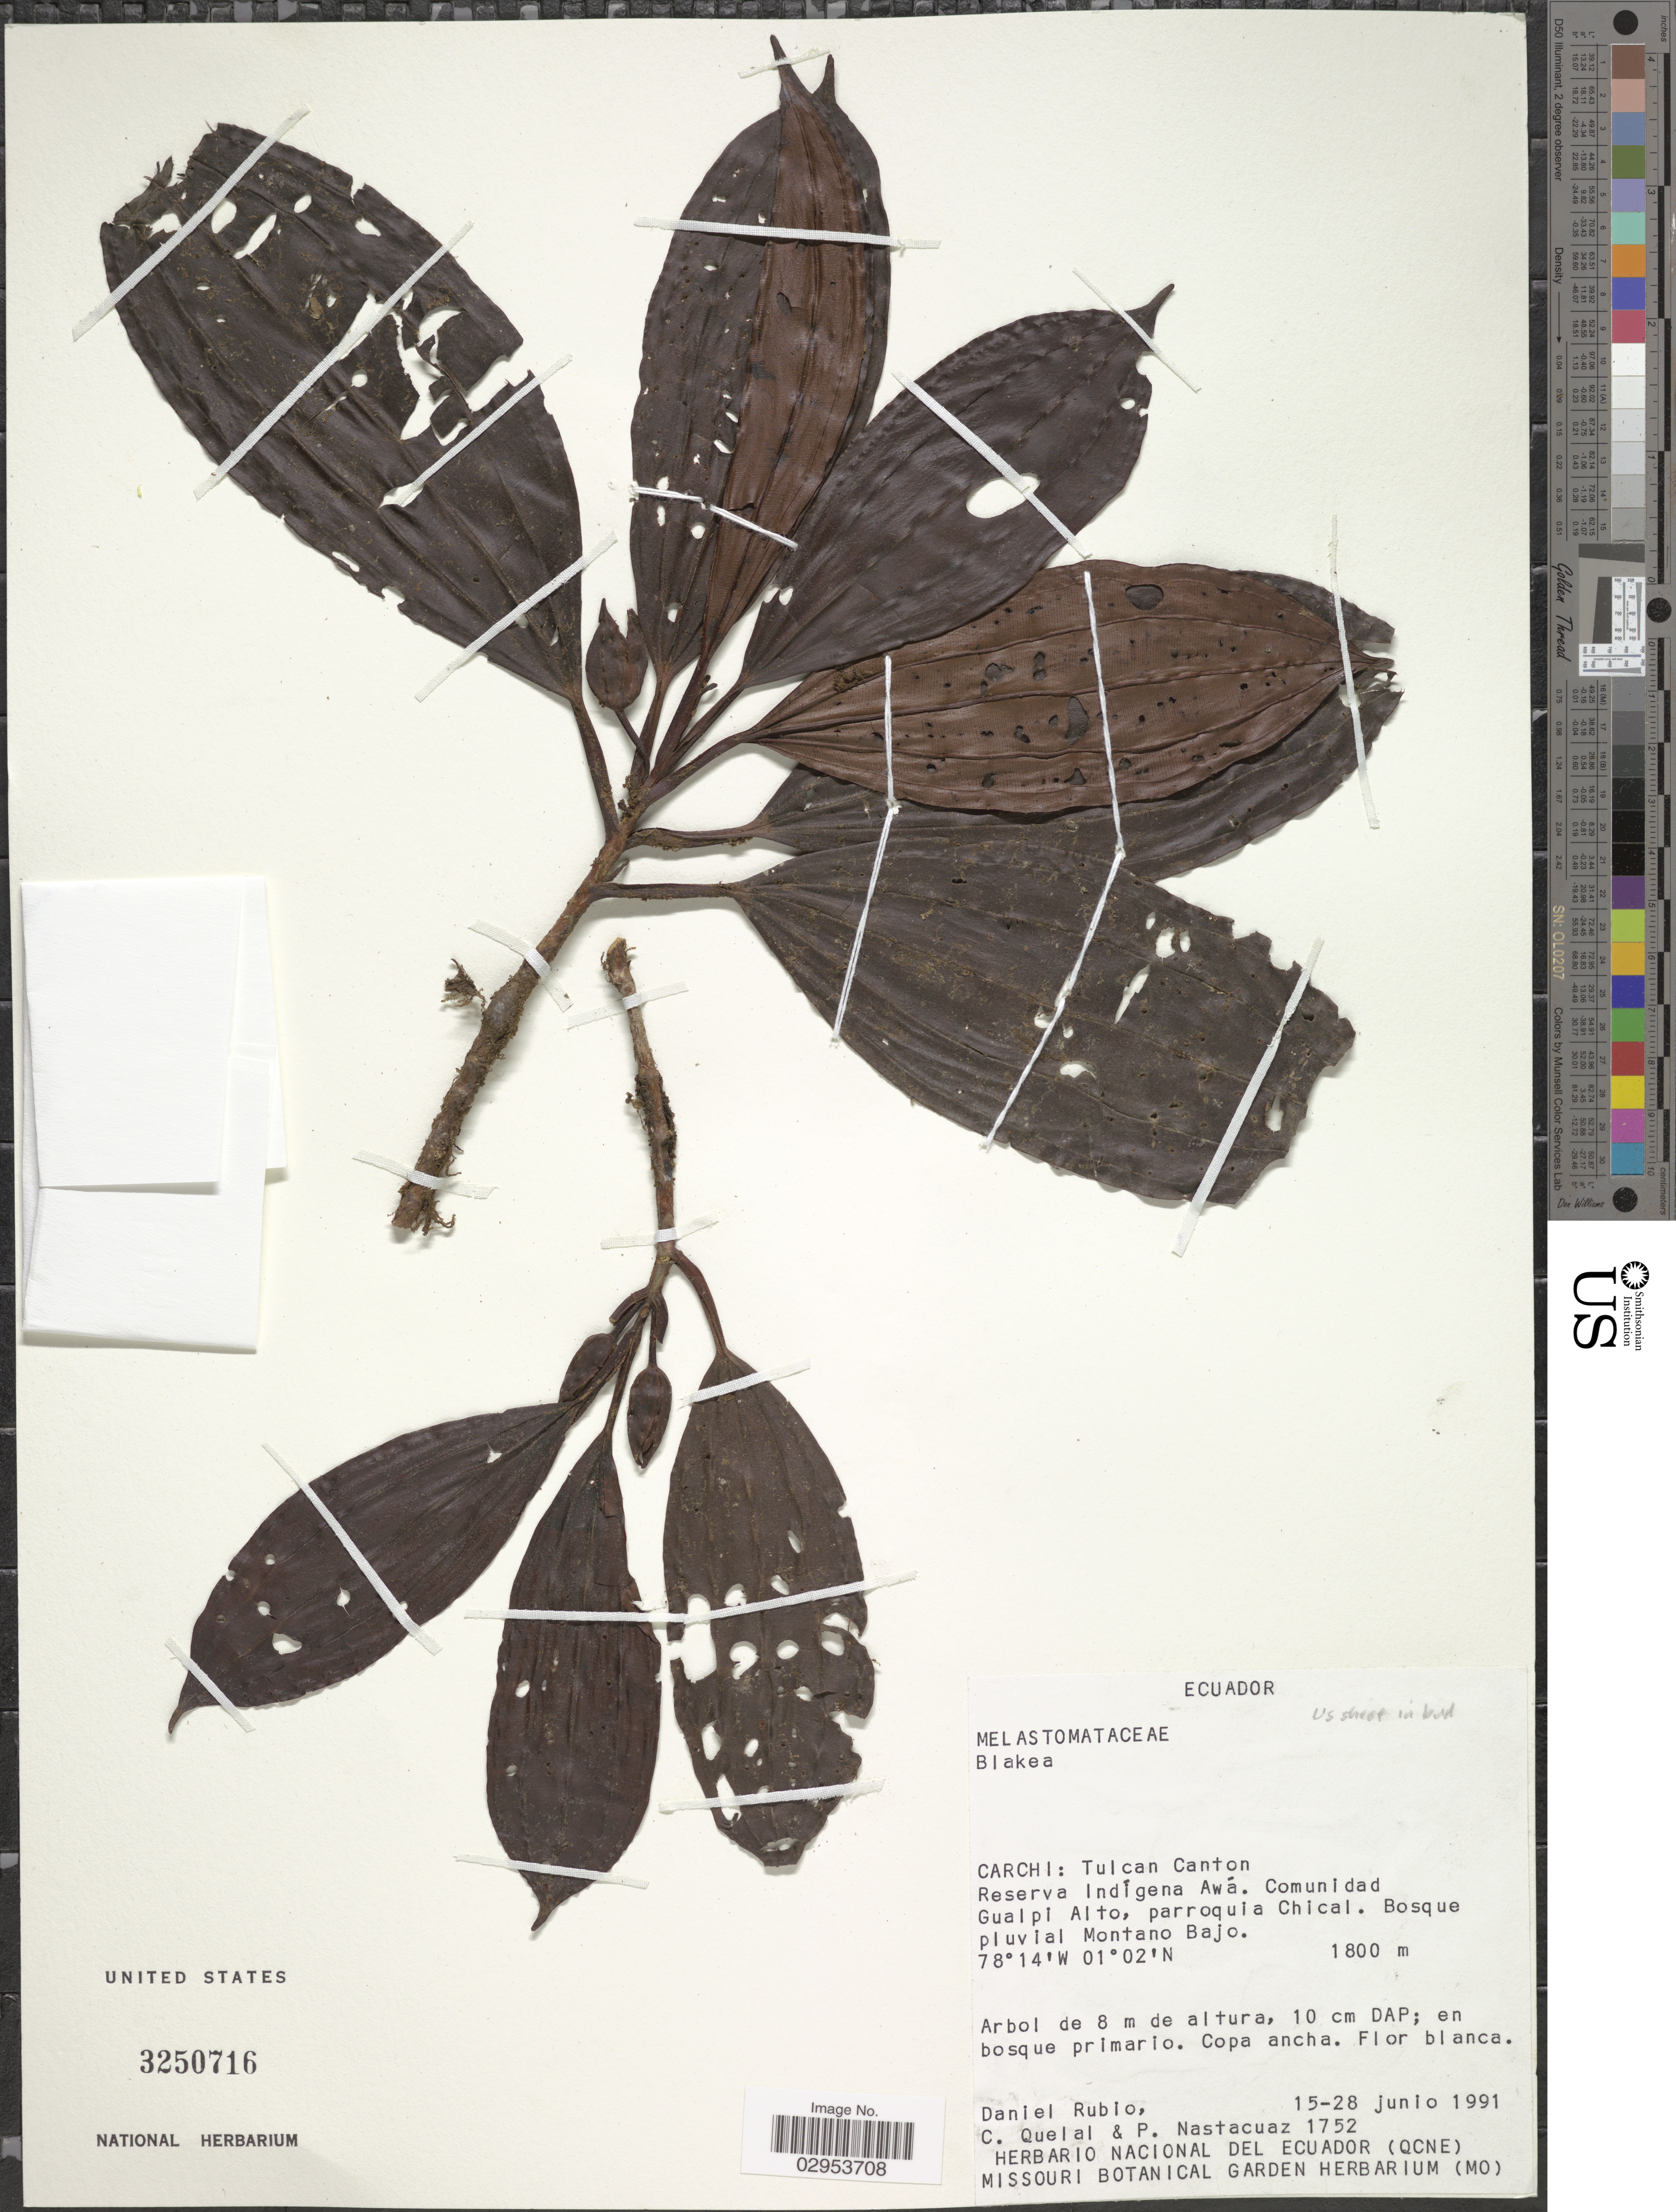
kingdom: Plantae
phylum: Tracheophyta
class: Magnoliopsida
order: Myrtales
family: Melastomataceae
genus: Blakea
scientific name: Blakea sp.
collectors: D. Rubio, C. Quelal & P. Nastacuaz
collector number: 1752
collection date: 1991-06-15/1991-06-28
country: Ecuador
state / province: Carchi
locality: Tulcan Canton. Reserva Indígena Awá. Comunidad Gualpi Alto, parroquia CHical. Bosque pluvial Montano Bajo.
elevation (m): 1800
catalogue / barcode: US 3250716